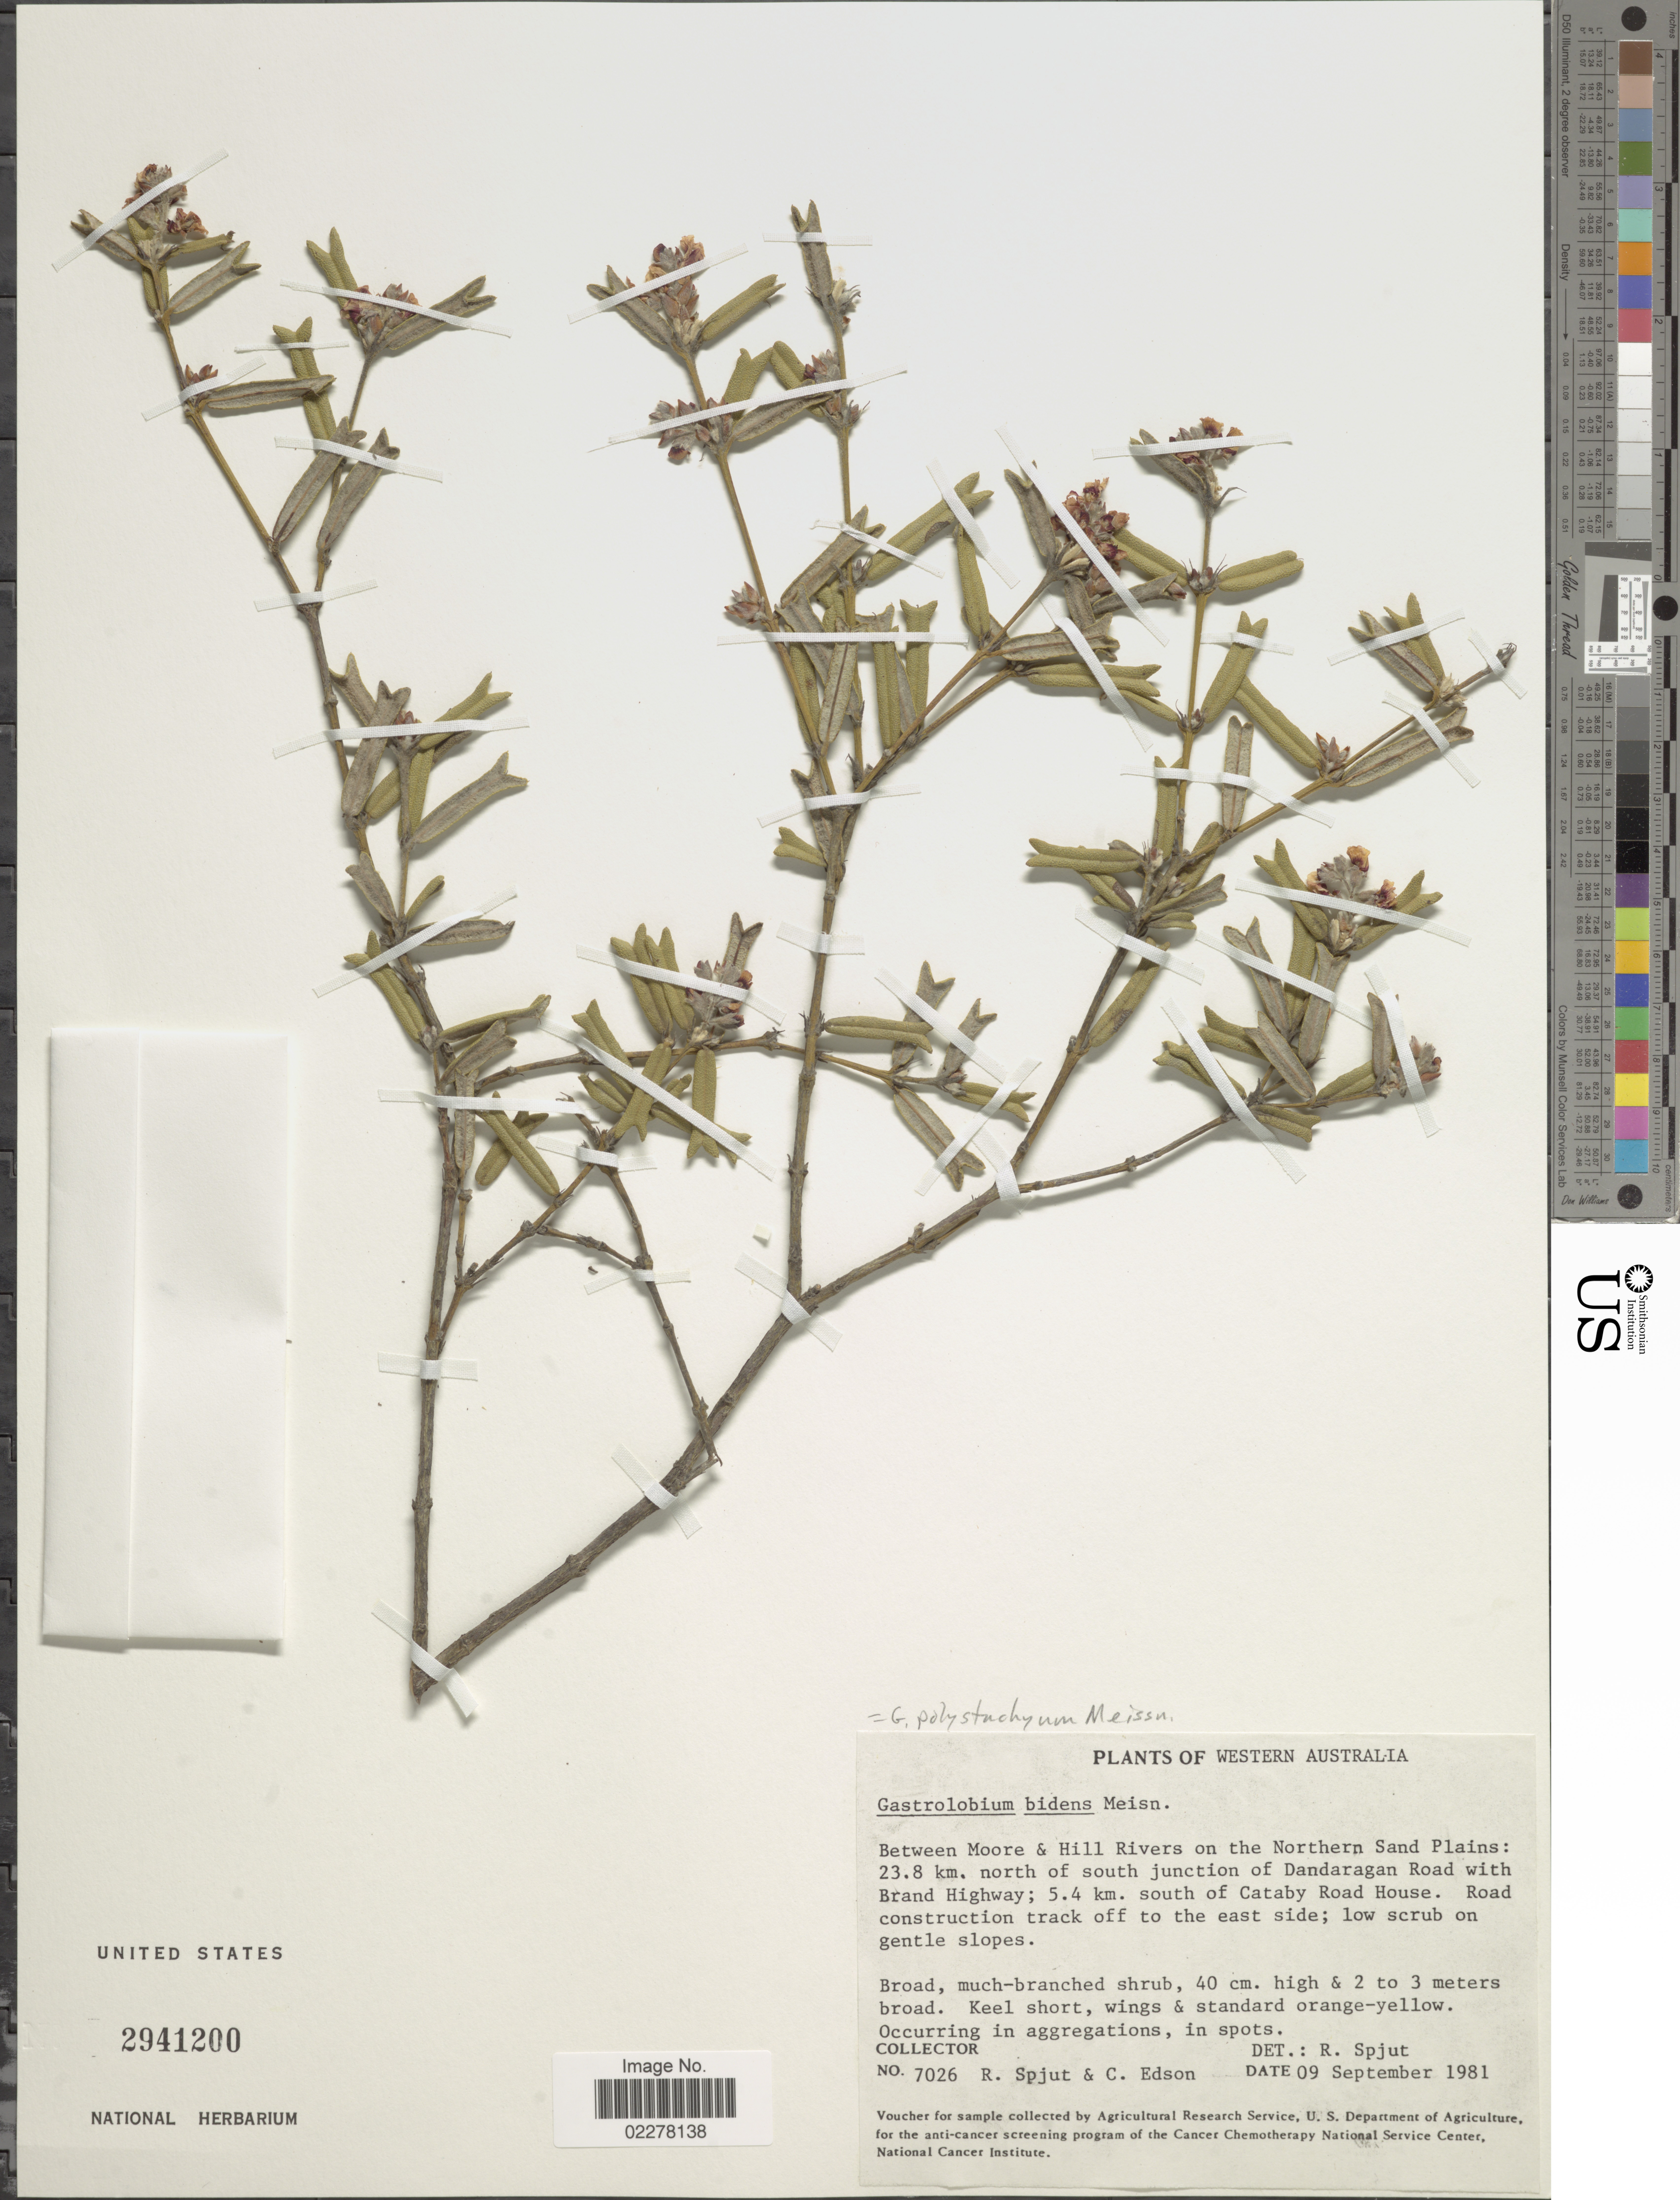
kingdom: Plantae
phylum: Tracheophyta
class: Magnoliopsida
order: Fabales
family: Fabaceae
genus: Gastrolobium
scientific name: Gastrolobium polystachyum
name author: Meissner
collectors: R. Spjut & C. Edson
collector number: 7026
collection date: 1981-09-09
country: Australia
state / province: Western Australia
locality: Between Moore & Hill Rivers on the Northern Sand Plains; 23.8 km. north of south junction of Dandaragan Road with Brand Highway; 5.4 km. south of Cataby Road House. Road construction track off to the east side; lower scrub on gentle slopes.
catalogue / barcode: US 2941200